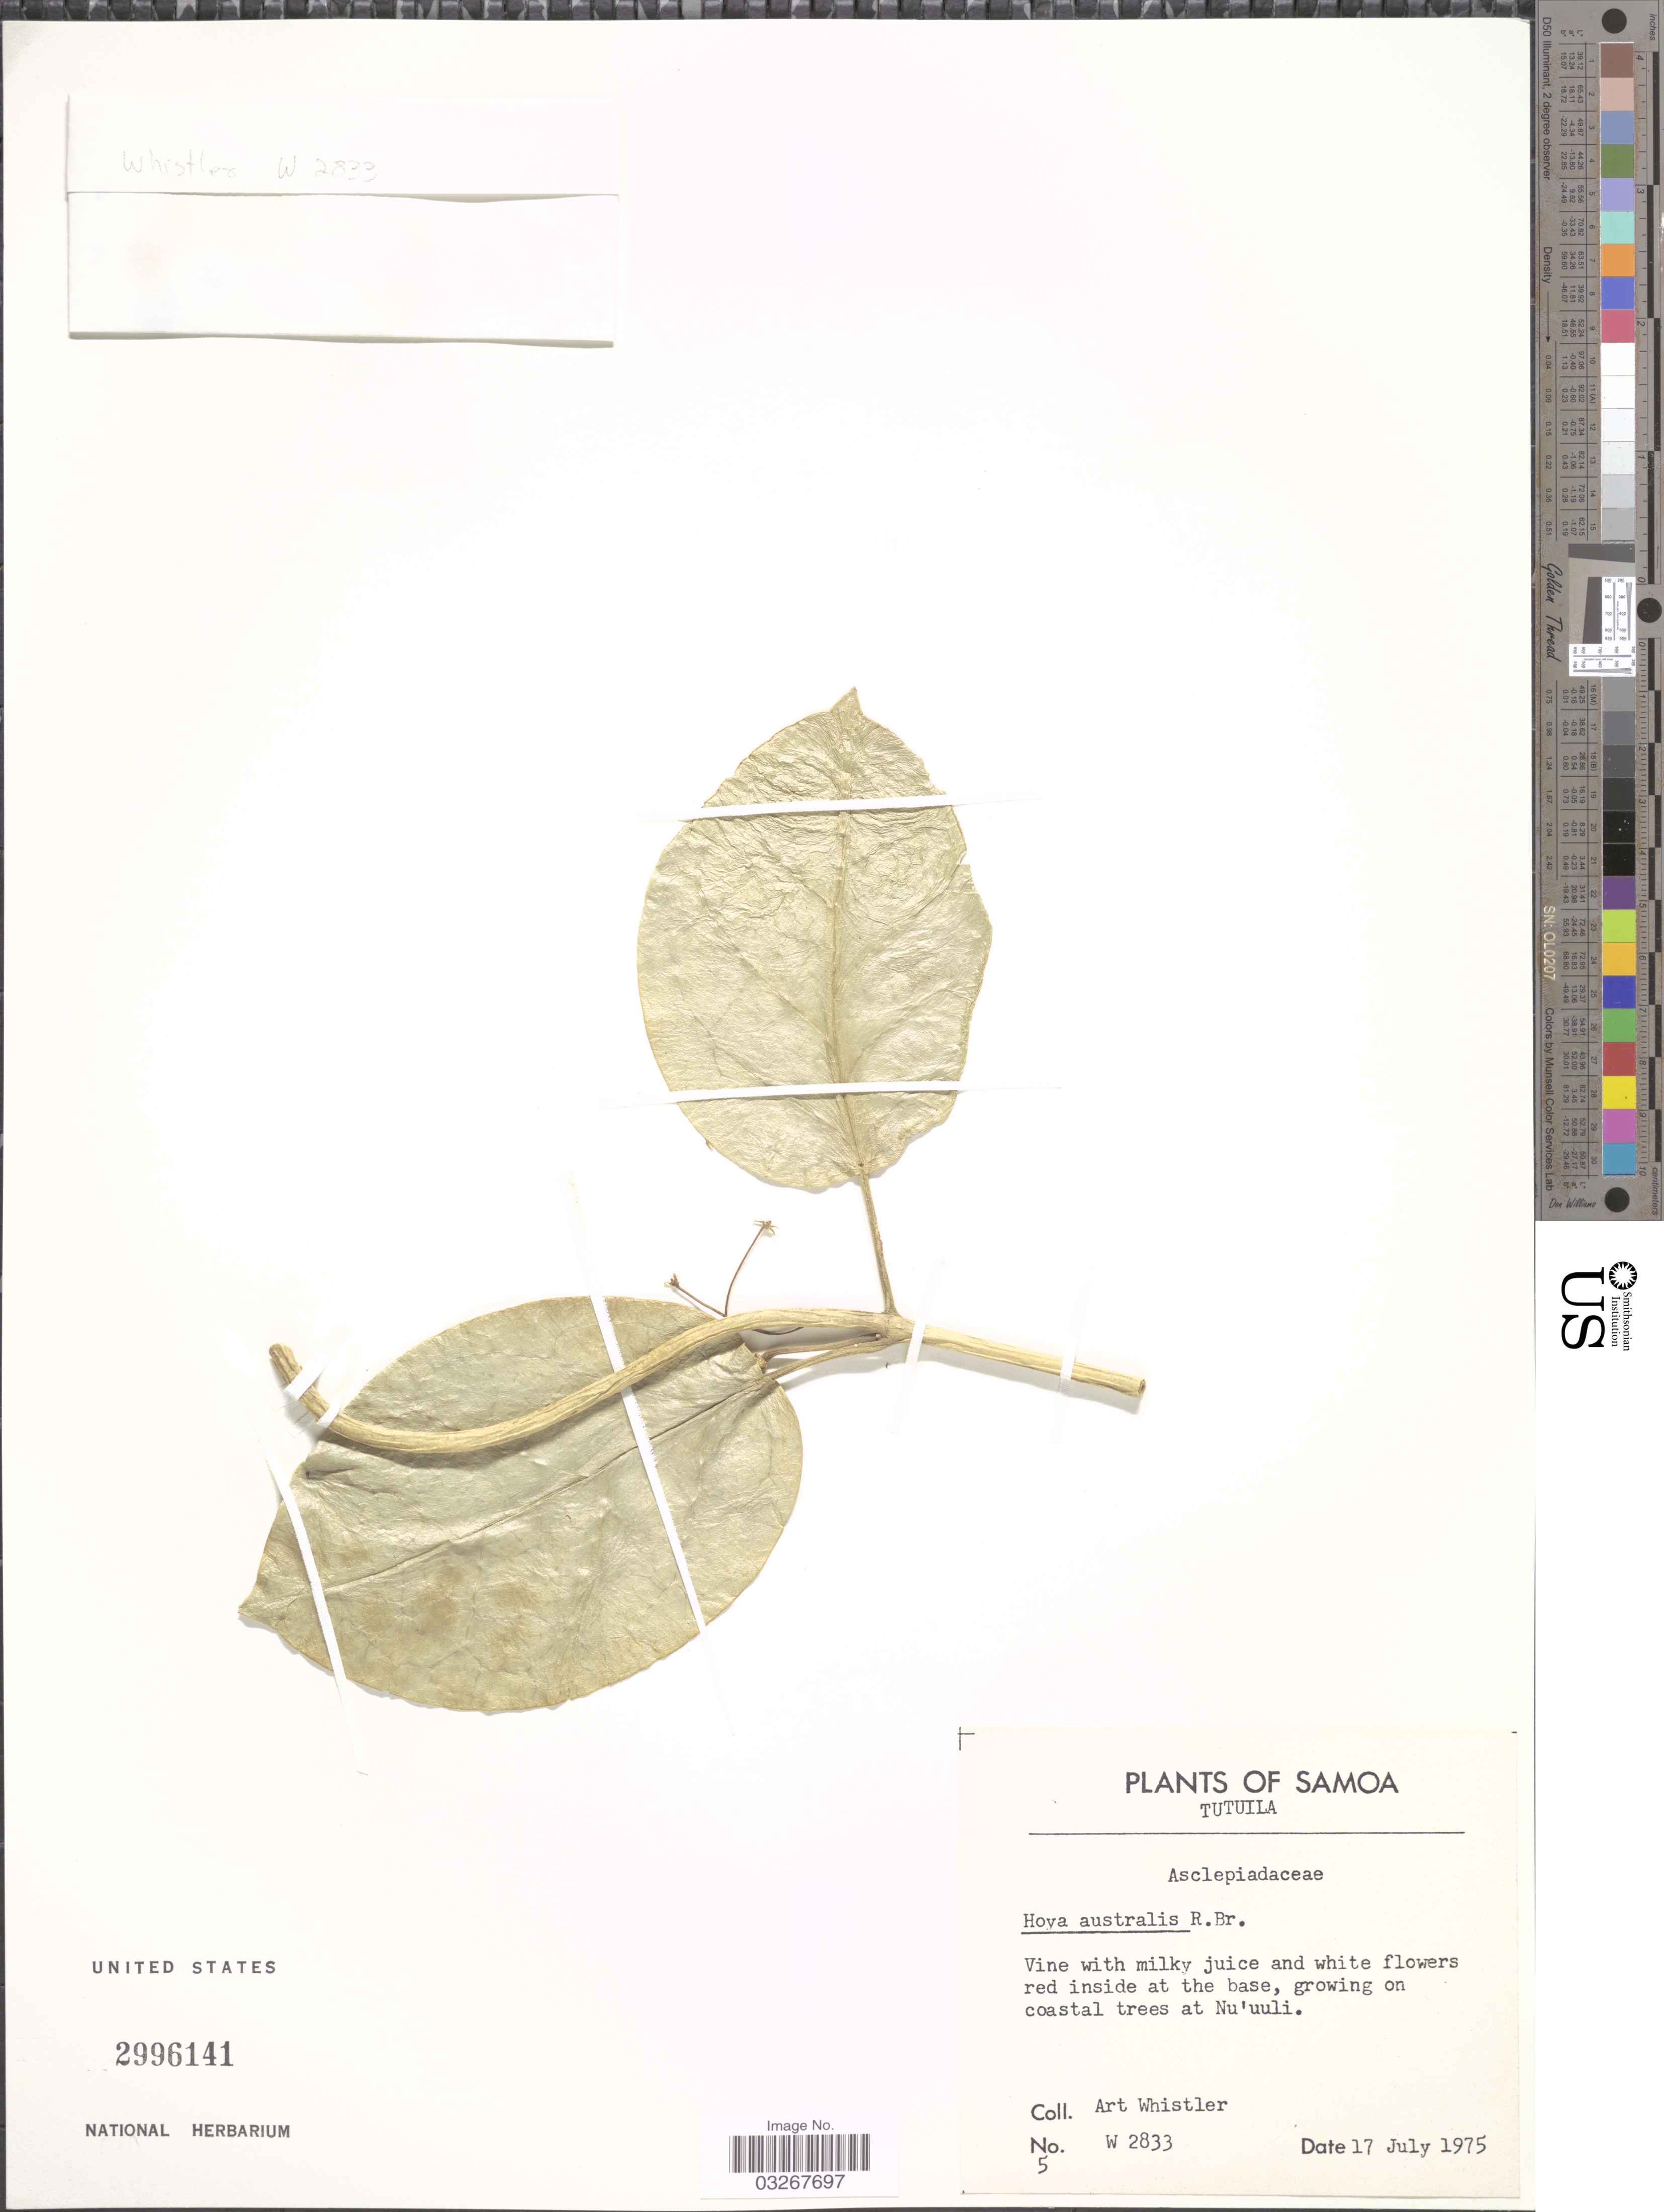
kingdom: Plantae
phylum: Tracheophyta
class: Magnoliopsida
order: Gentianales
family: Apocynaceae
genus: Hoya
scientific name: Hoya australis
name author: R. Br. ex J. Traill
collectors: A. Whistler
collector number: W2833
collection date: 1975-07-17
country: American Samoa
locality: Samoa. Tutuila. On coastal trees at Nu'uuli.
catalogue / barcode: US 2996141